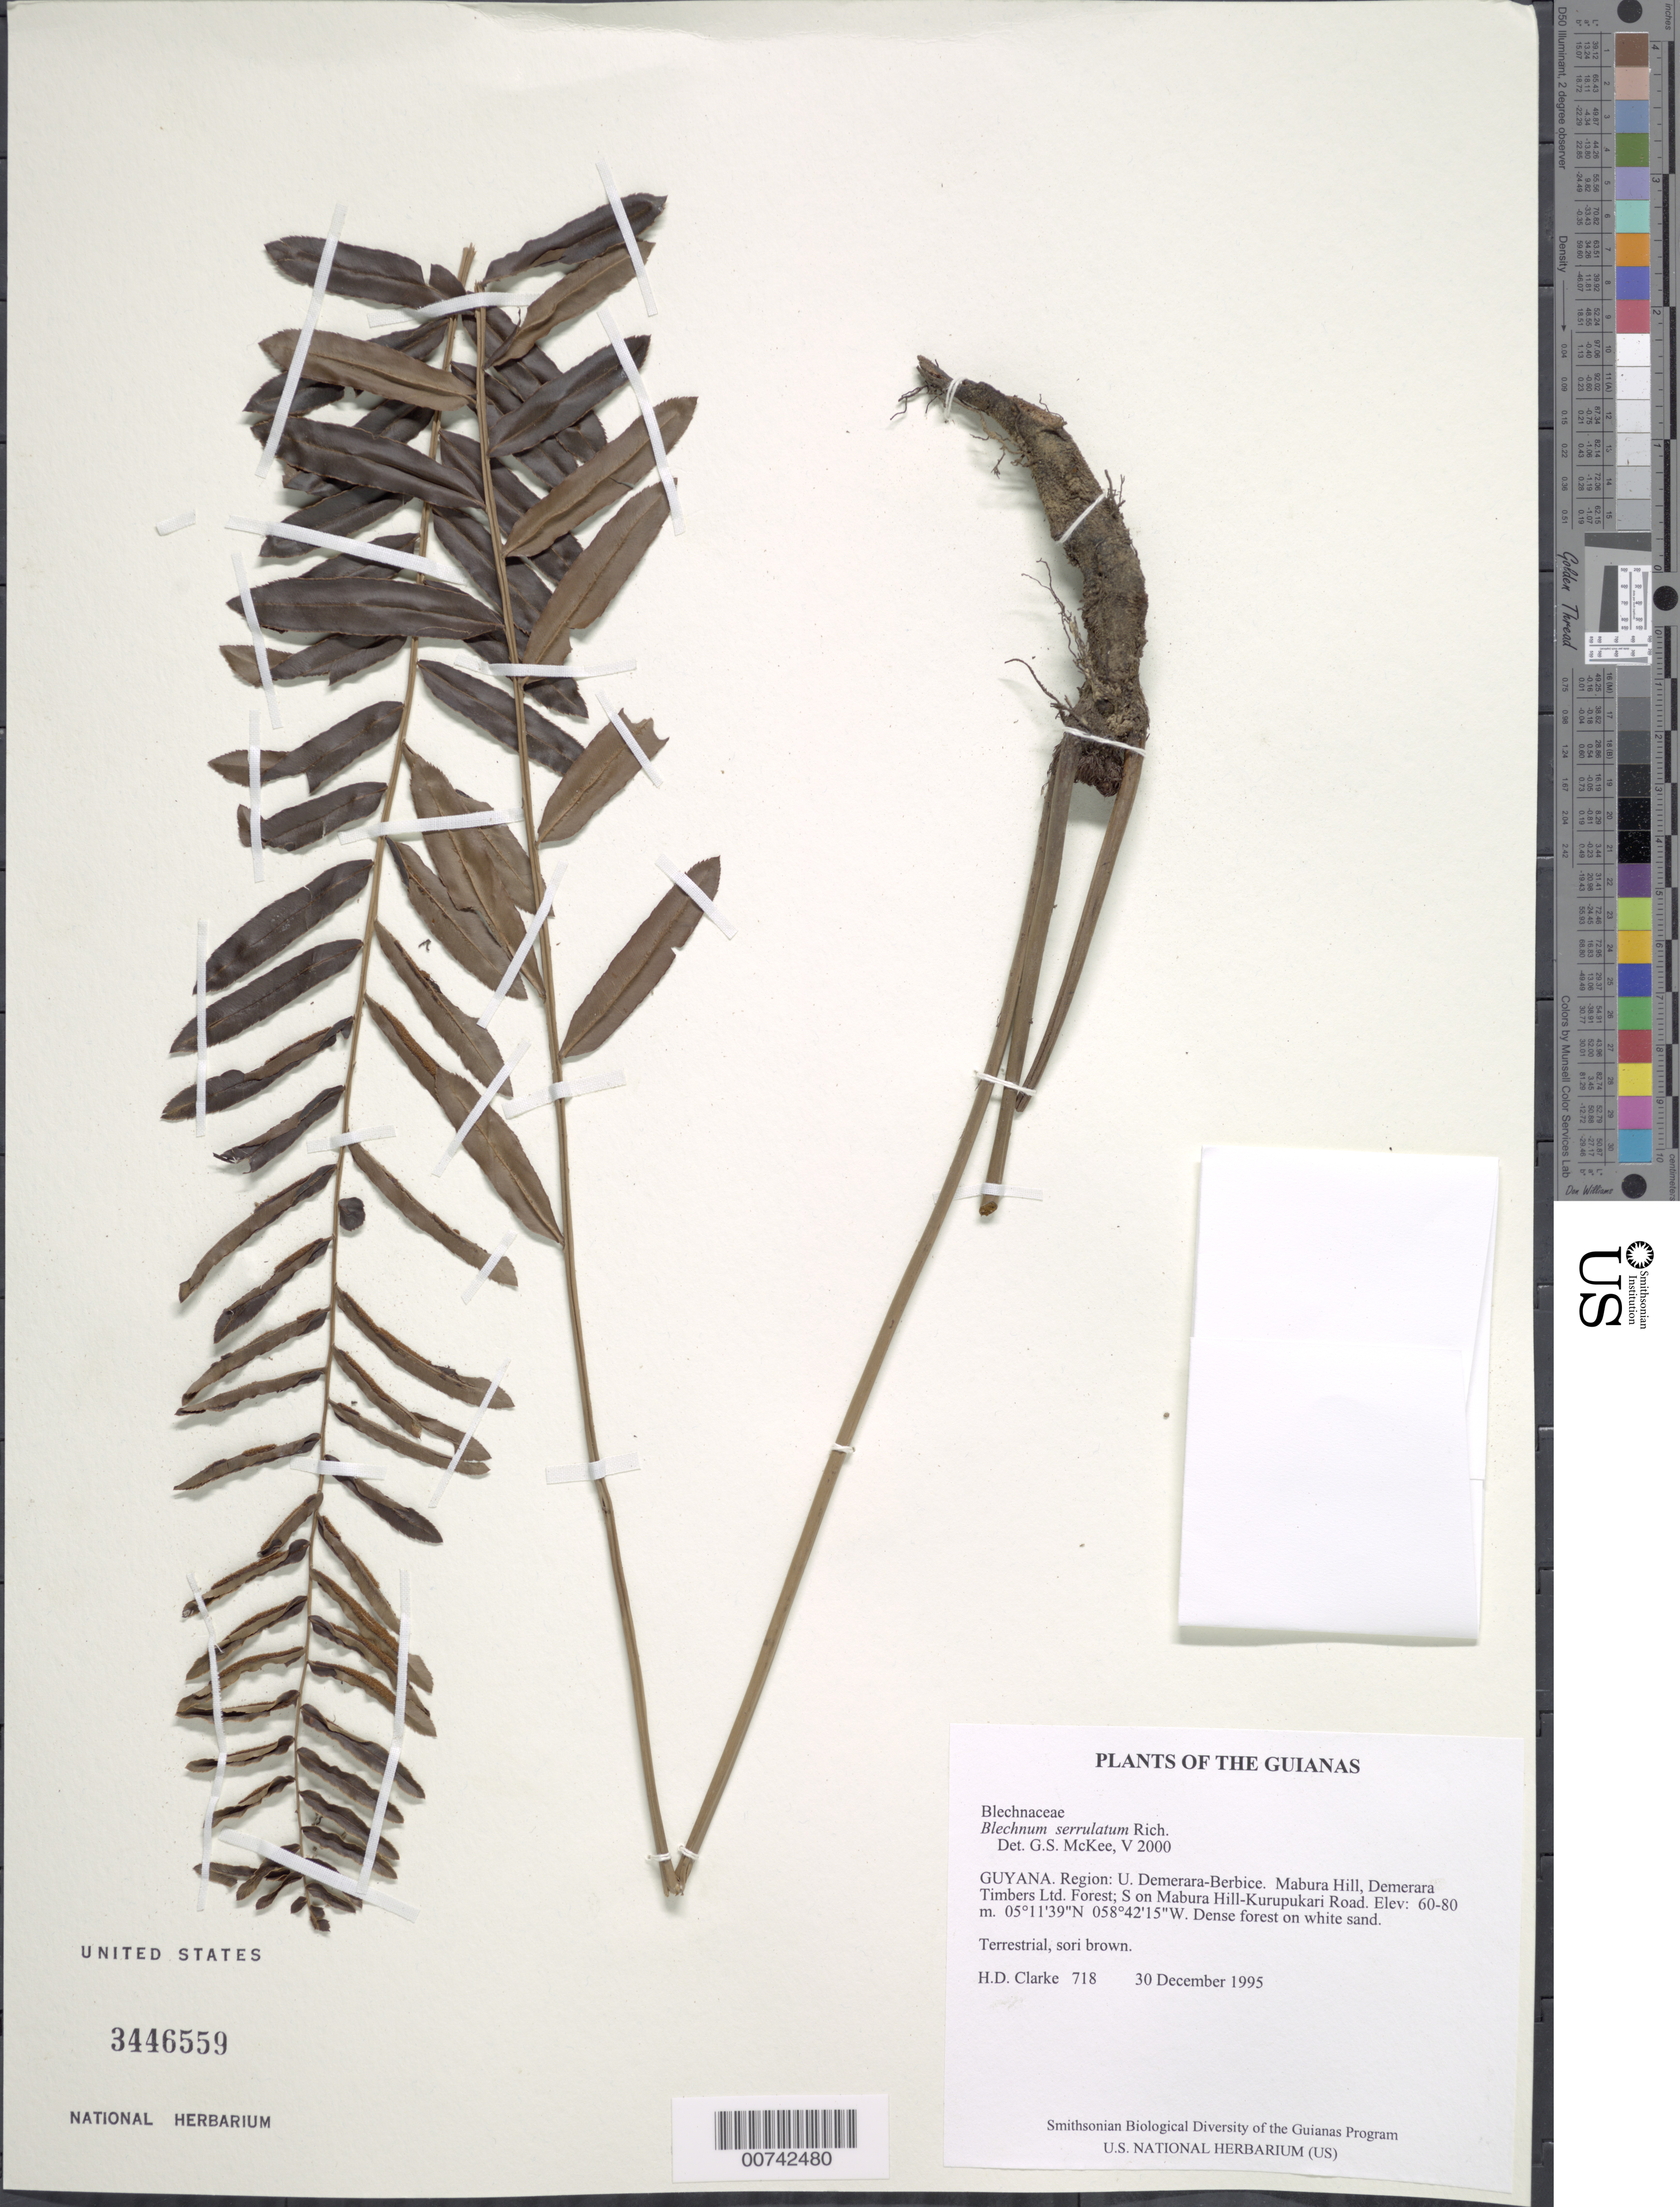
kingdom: Plantae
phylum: Tracheophyta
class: Polypodiopsida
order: Polypodiales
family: Blechnaceae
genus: Telmatoblechnum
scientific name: Telmatoblechnum serrulatum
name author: (Rich.) Perrie et al.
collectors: H. D. Clarke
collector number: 718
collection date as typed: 30 December 1995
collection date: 1995-12-30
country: Guyana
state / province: U. Demerara-Berbice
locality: Mabura Hill, Demerara Timbers Ltd. Forest; S on Mabura Hill-Kurupukari Road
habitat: Dense forest on white sand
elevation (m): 60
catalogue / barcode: US 3446559